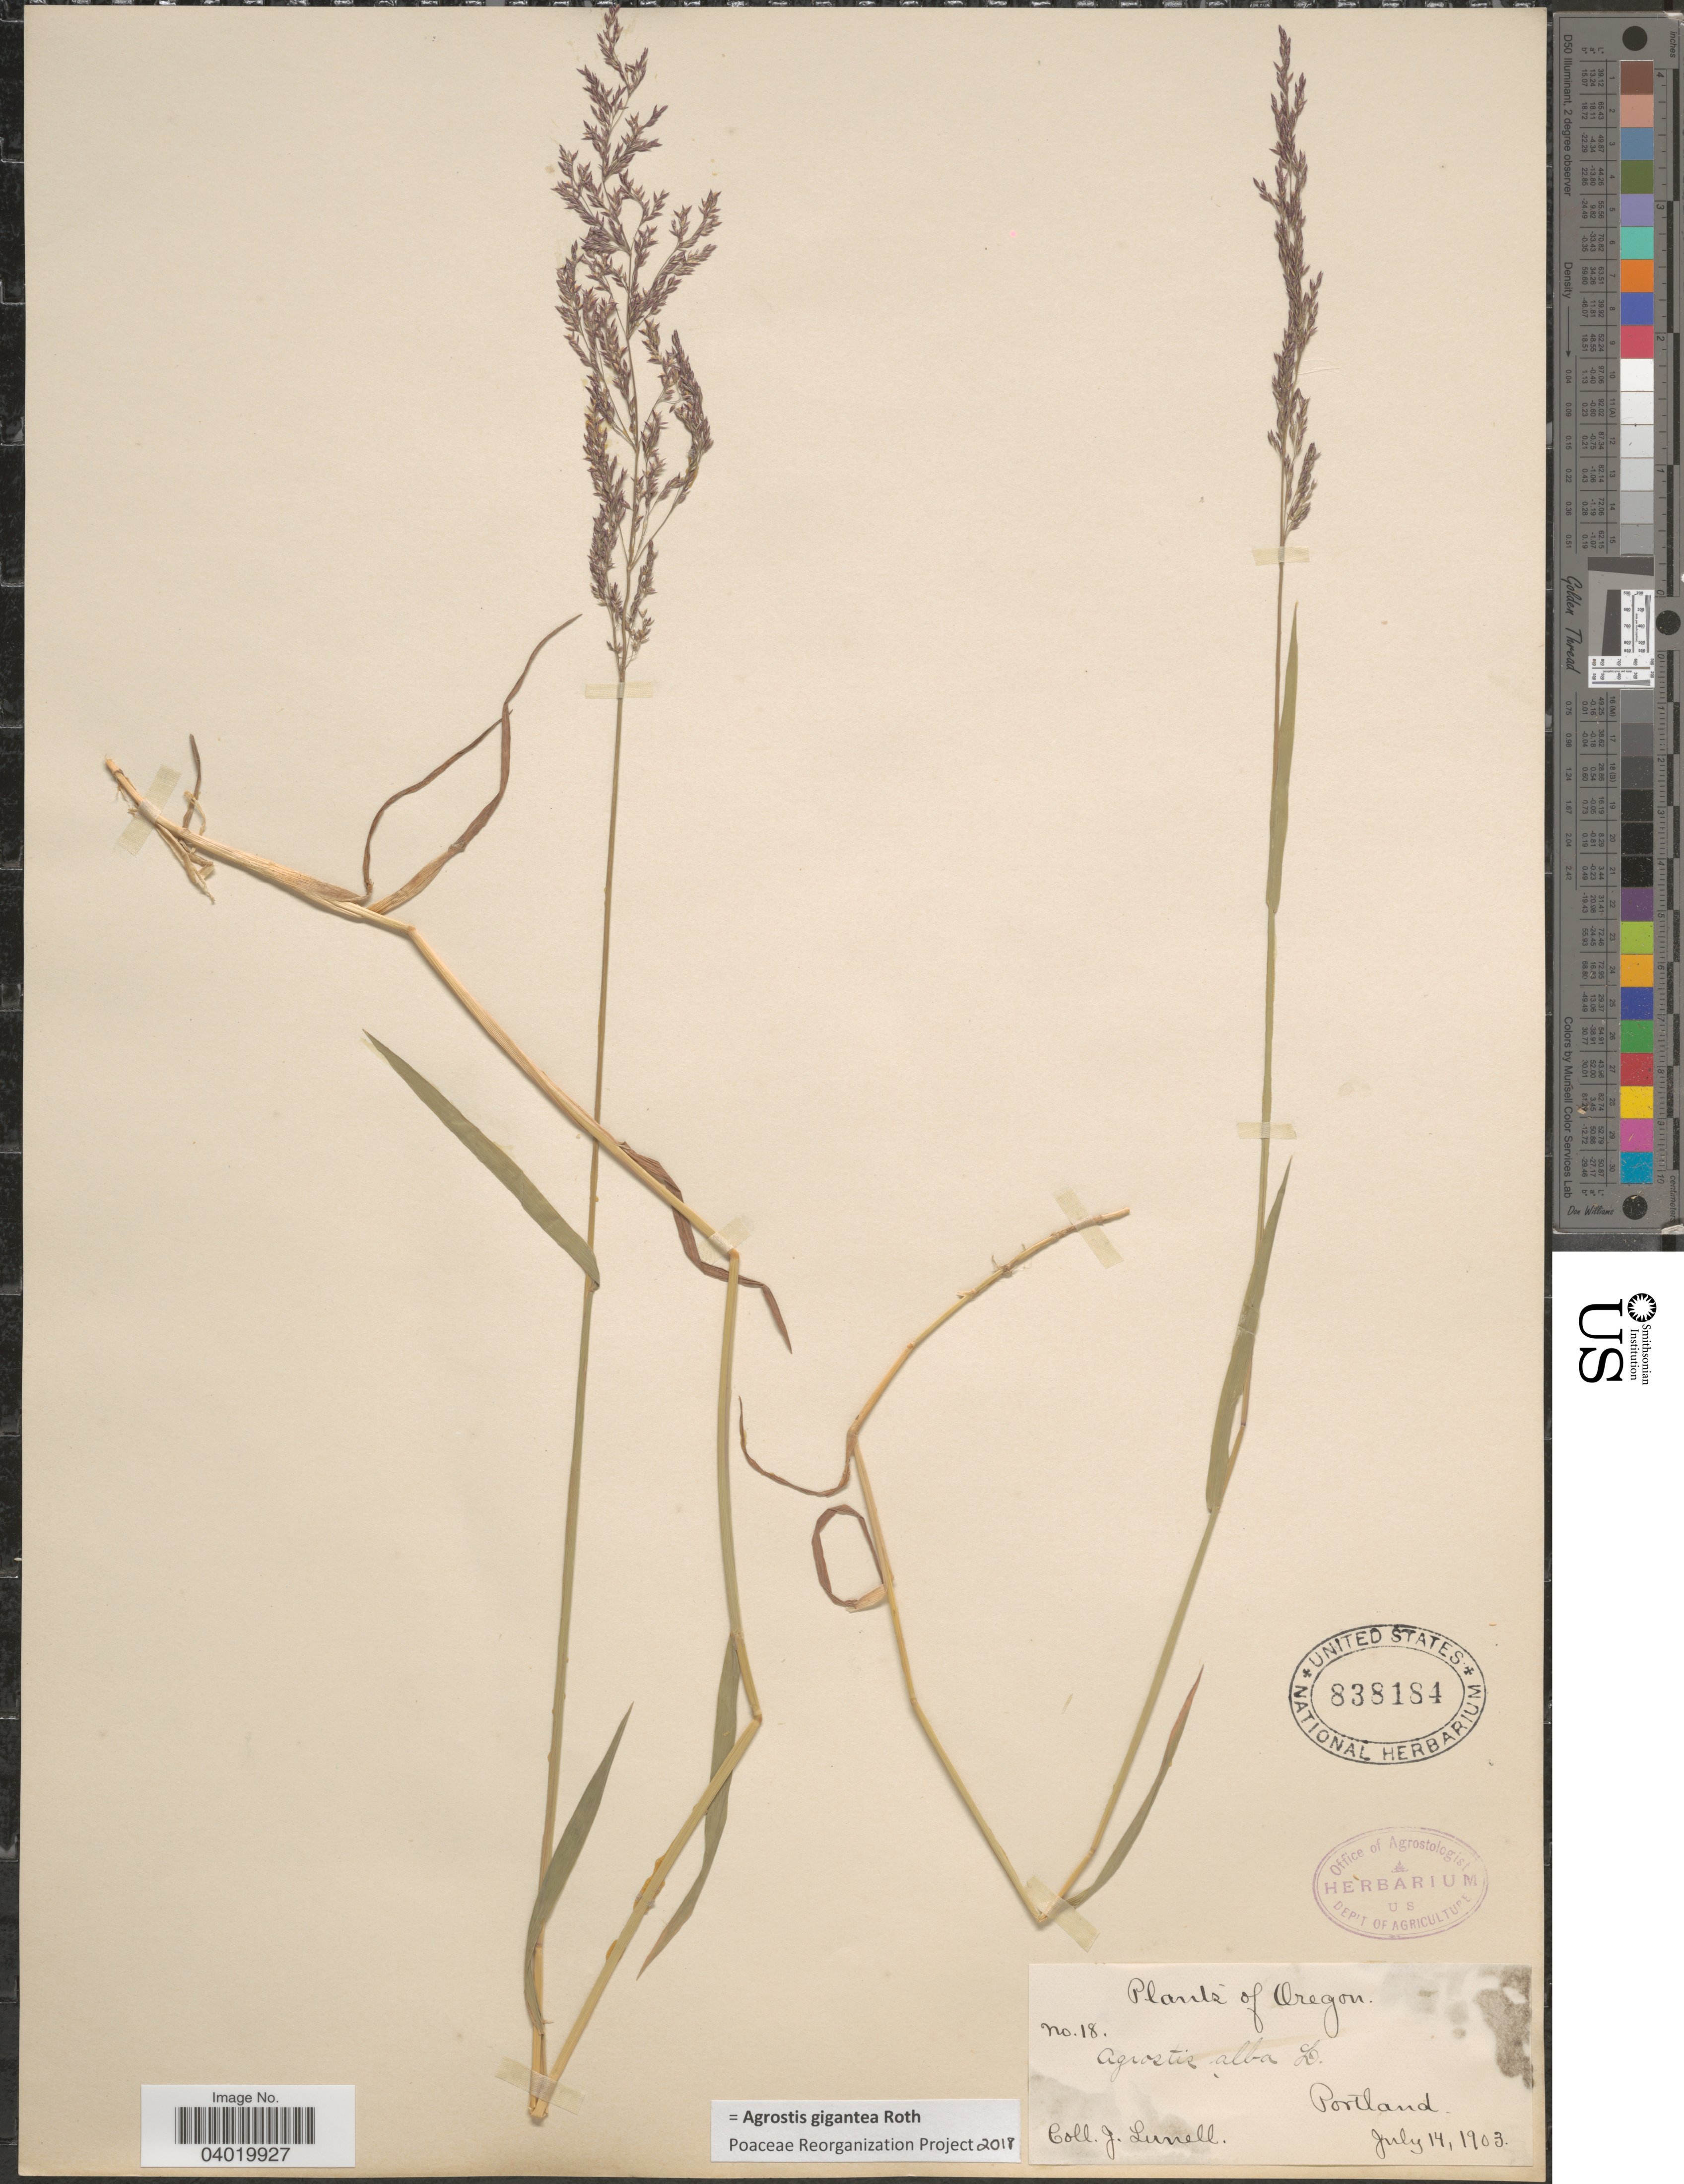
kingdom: Plantae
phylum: Tracheophyta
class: Liliopsida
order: Poales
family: Poaceae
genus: Agrostis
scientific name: Agrostis gigantea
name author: Roth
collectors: J. Lunell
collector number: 18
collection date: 1983-07-14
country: United States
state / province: Oregon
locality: Portland.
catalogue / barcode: US 838184